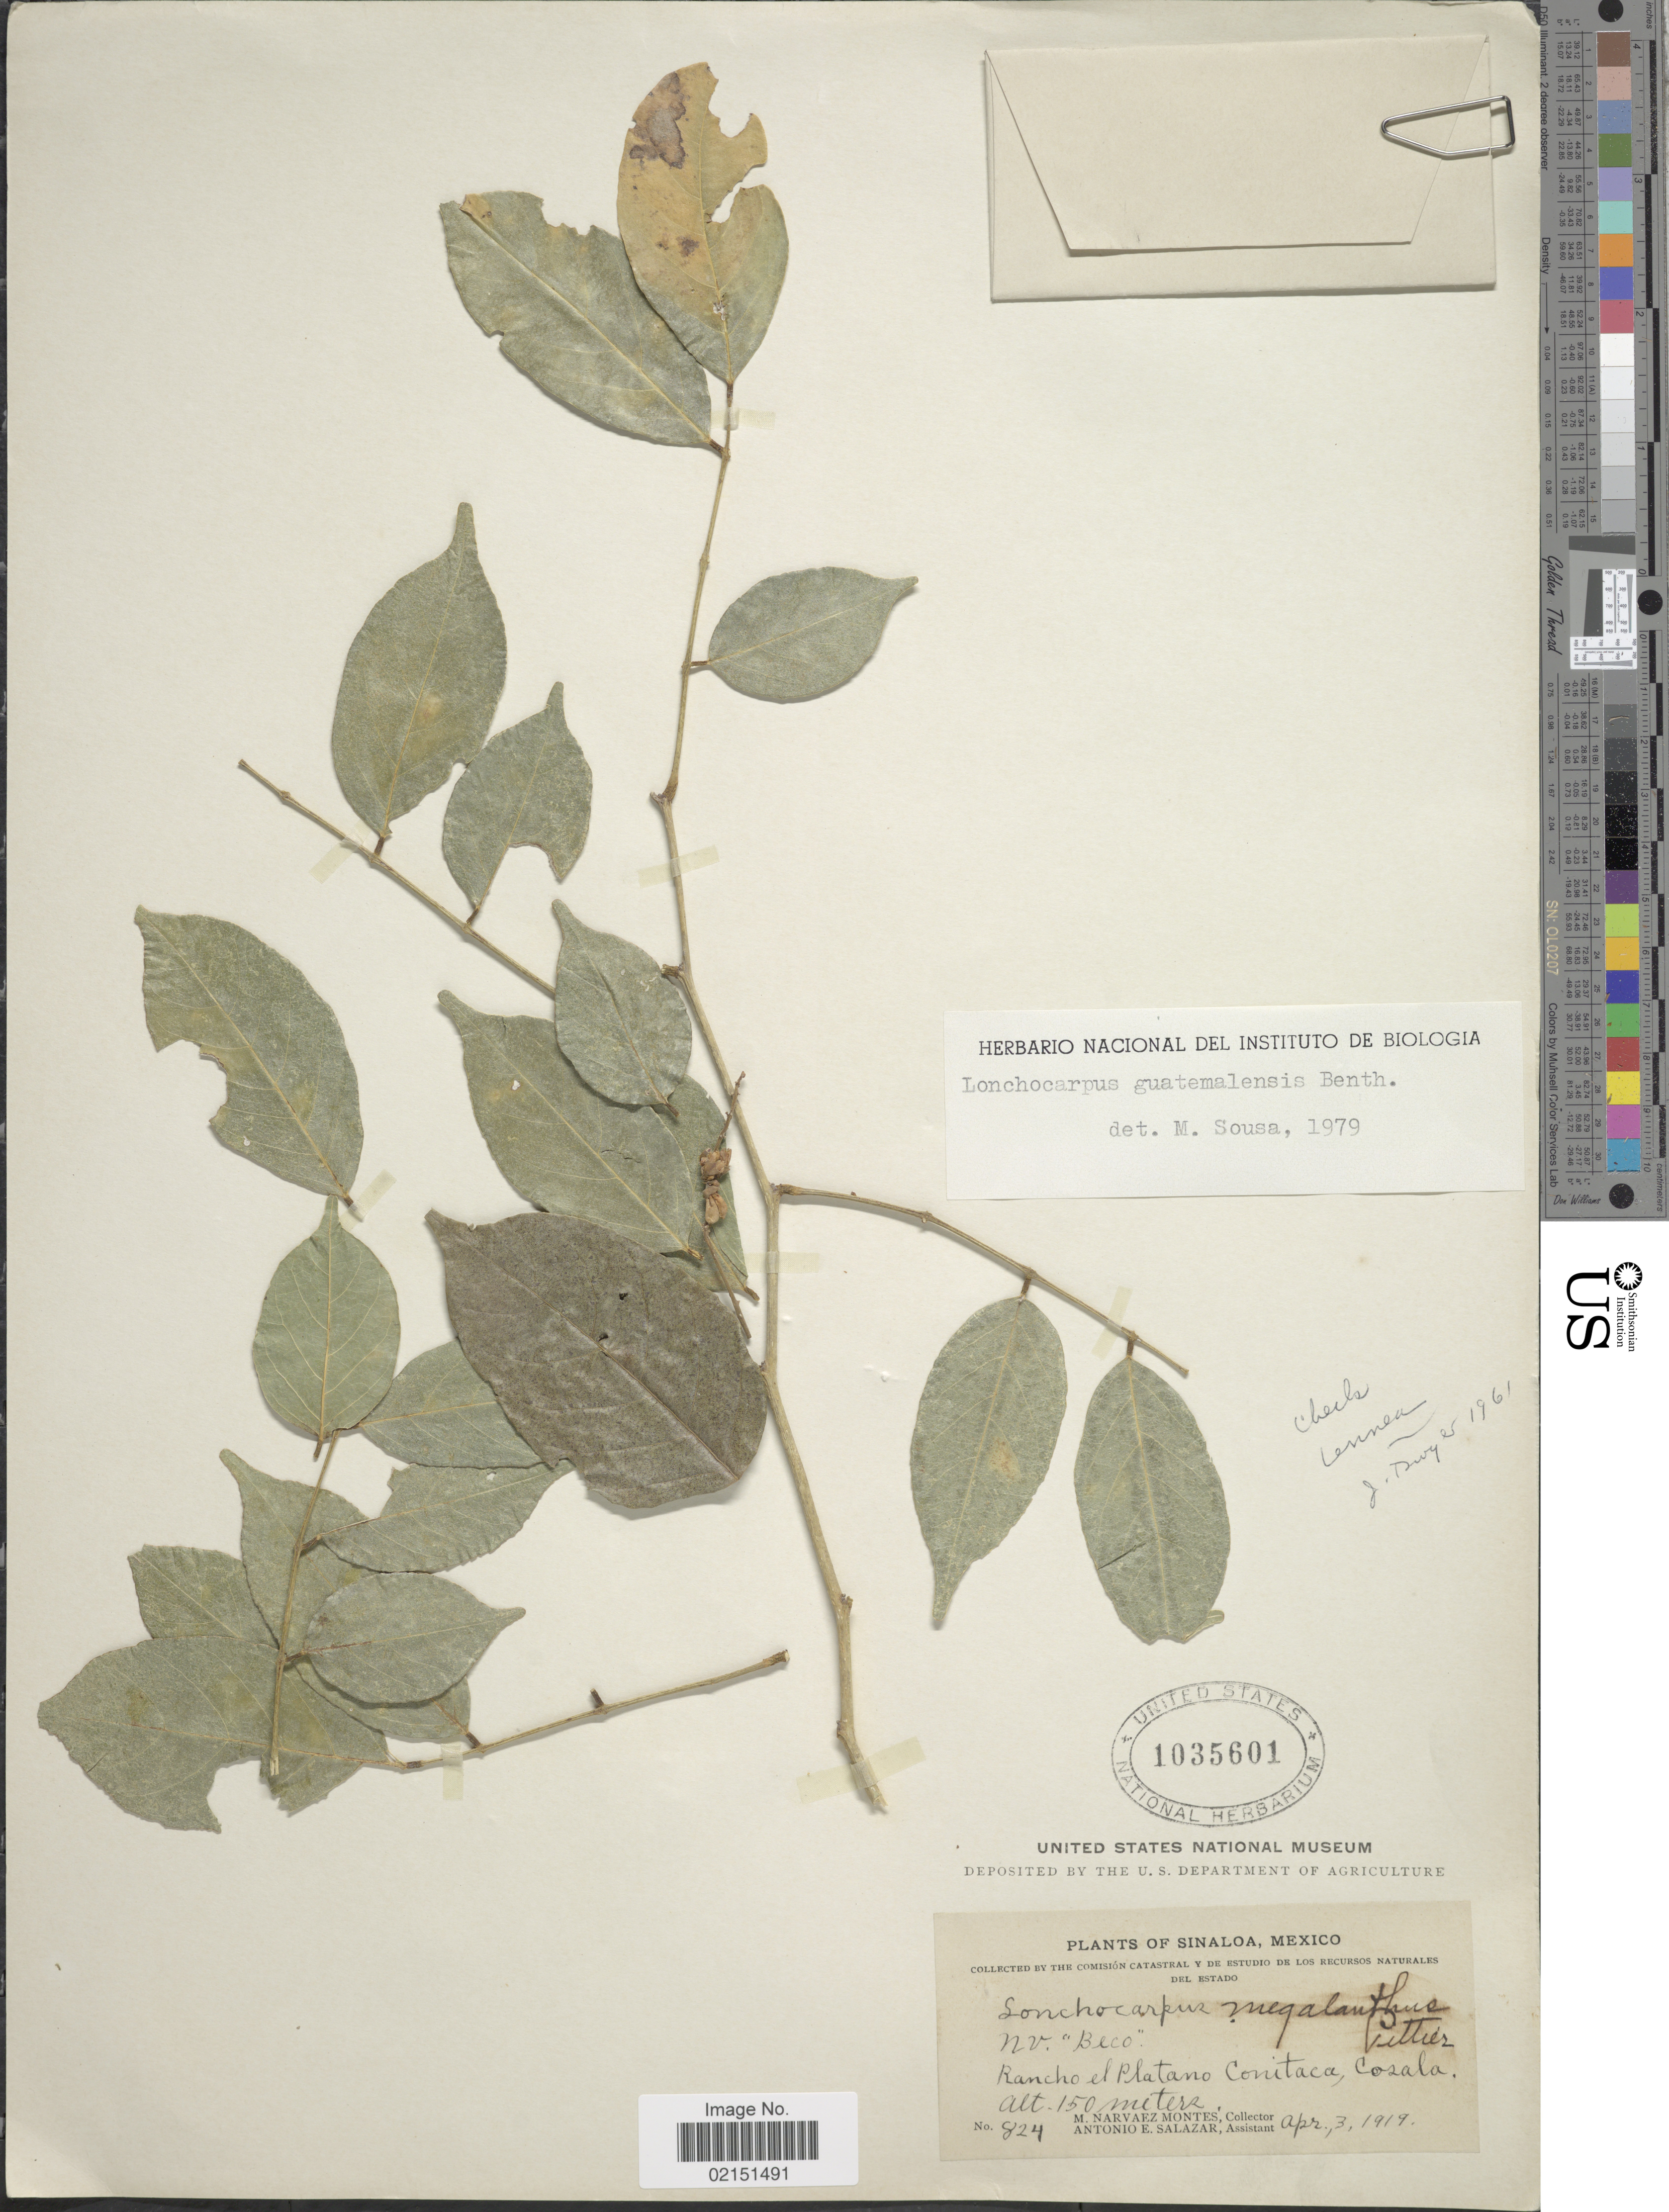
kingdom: Plantae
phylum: Tracheophyta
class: Magnoliopsida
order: Fabales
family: Fabaceae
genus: Lonchocarpus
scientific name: Lonchocarpus guatemalensis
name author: Benth.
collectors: M. Narvaez-Montes & A. E. Salazar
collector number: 824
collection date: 1919-04-03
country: Mexico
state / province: Sinaloa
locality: Rancho el Platano Conitaca, Cosala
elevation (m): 150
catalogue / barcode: US 1035601